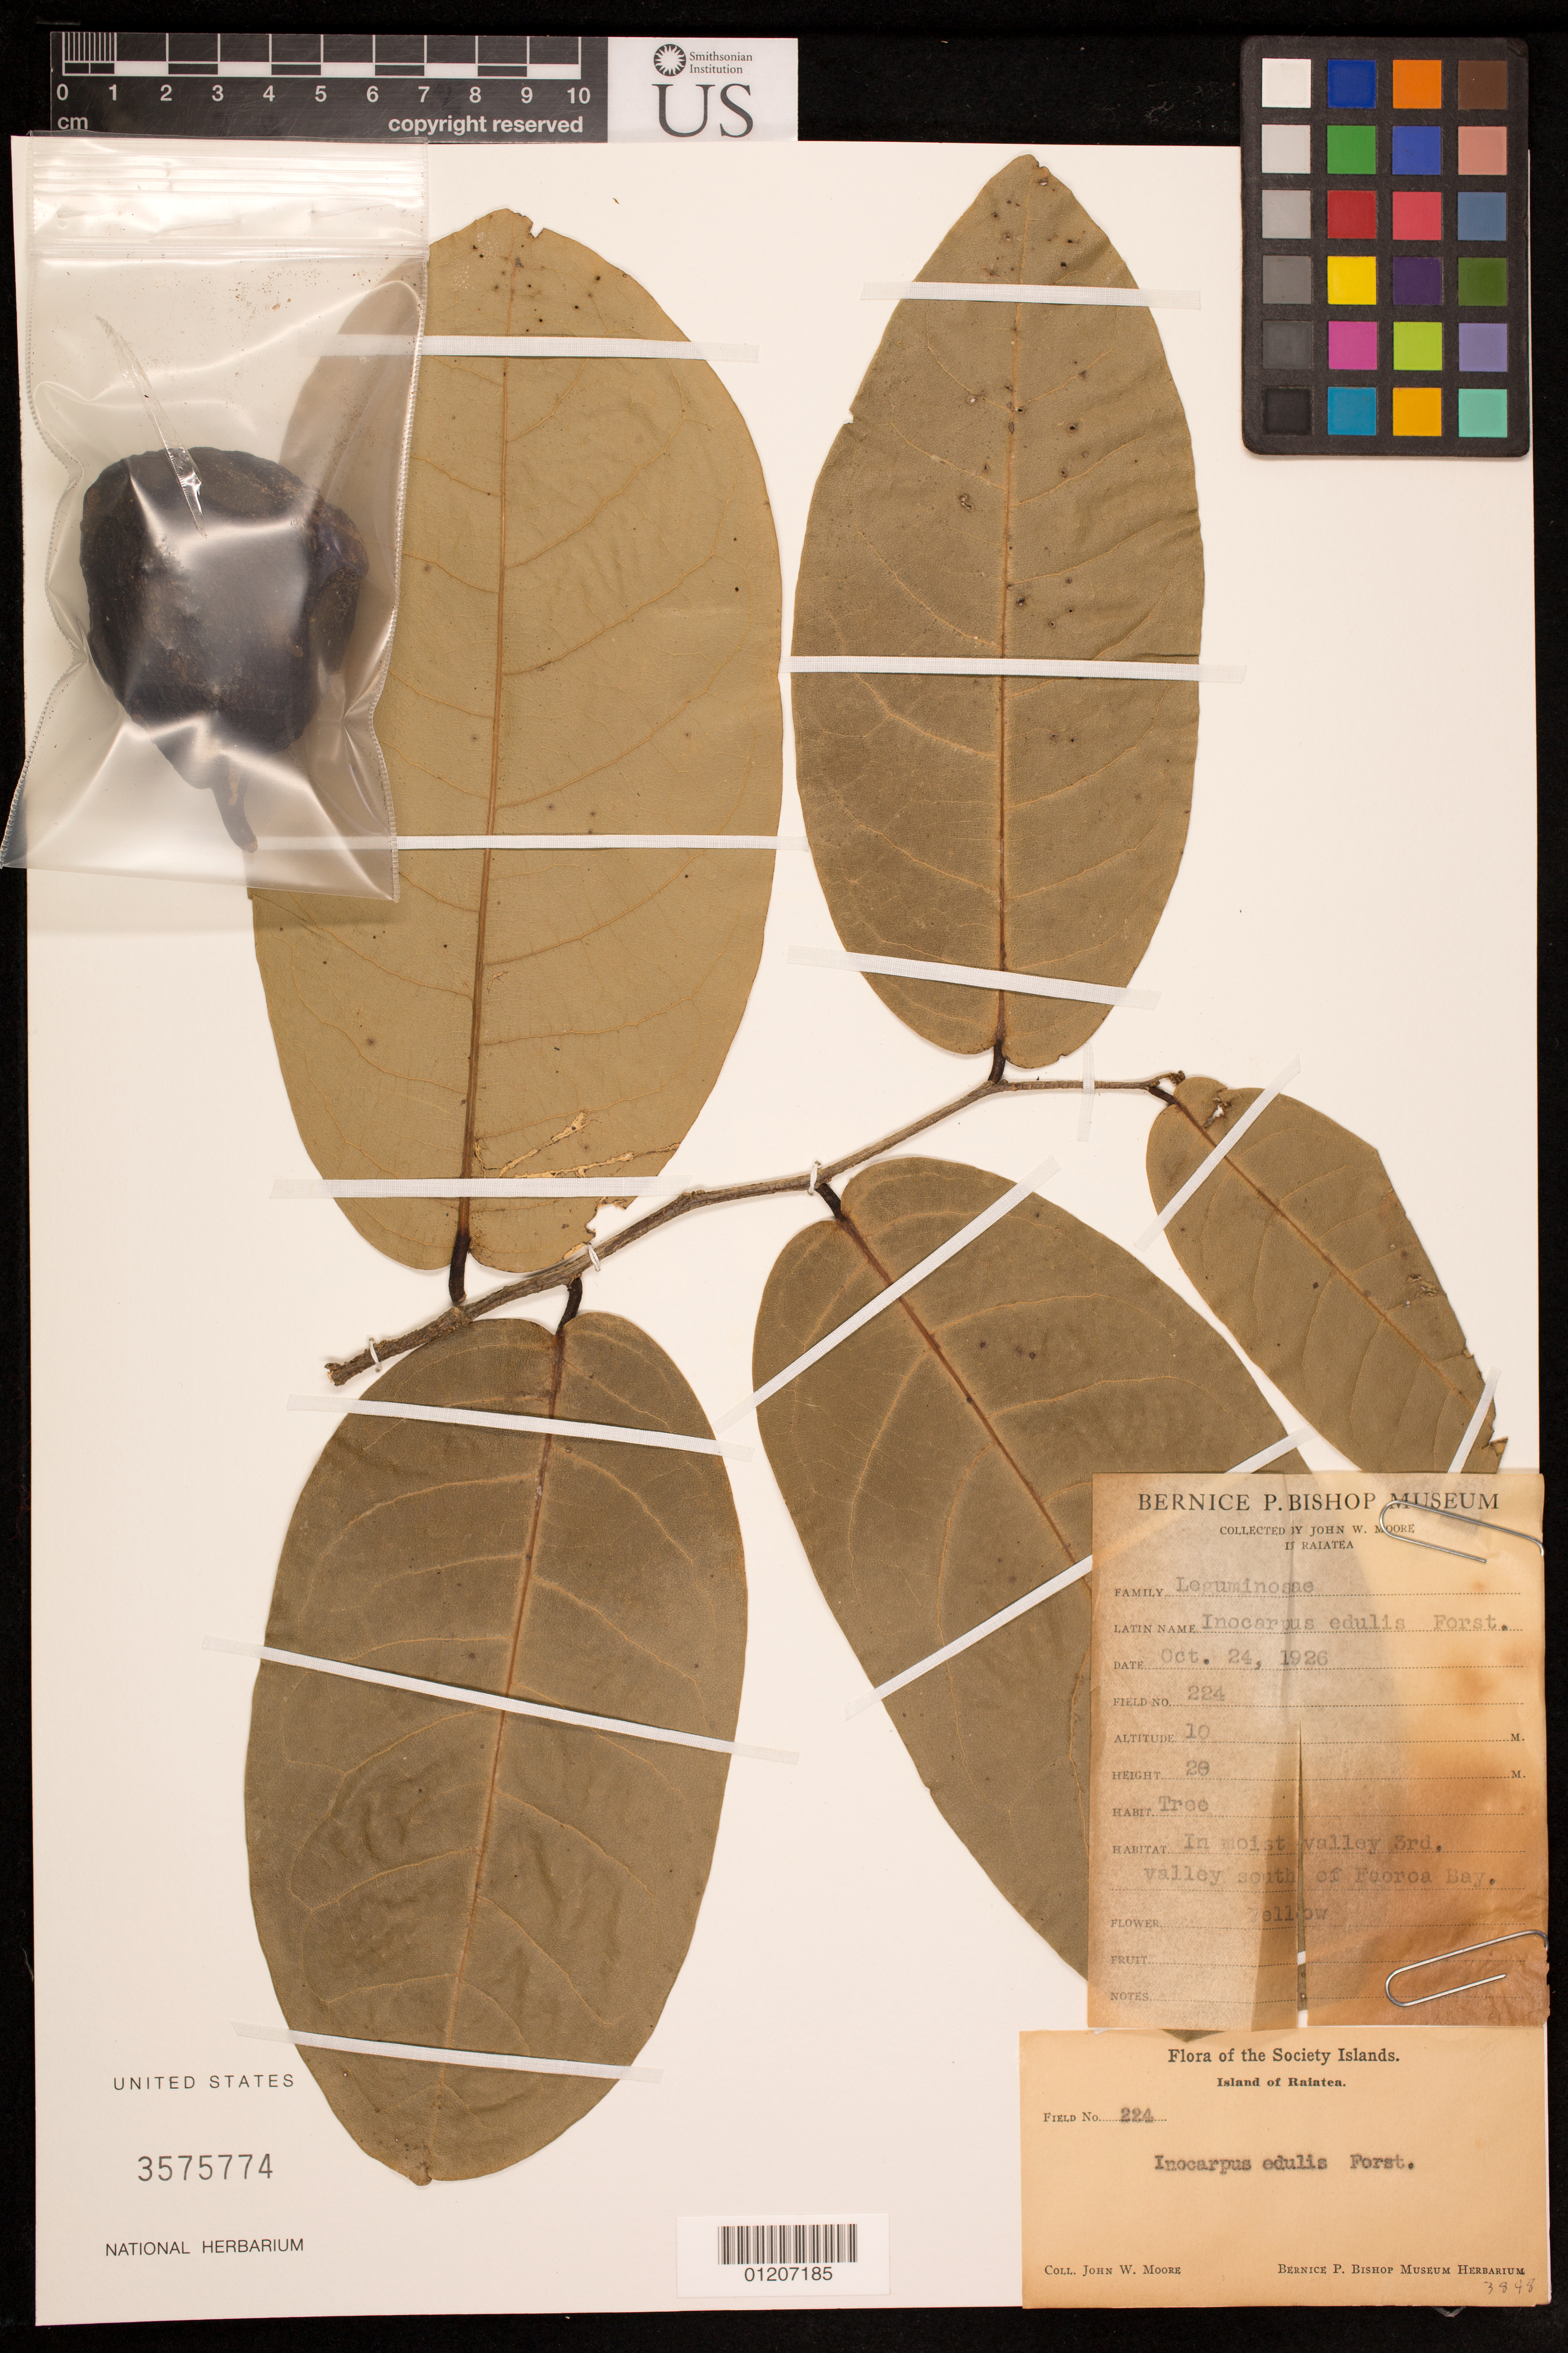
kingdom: Plantae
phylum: Tracheophyta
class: Magnoliopsida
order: Fabales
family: Fabaceae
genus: Inocarpus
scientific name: Inocarpus fagifer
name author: (Parkinson) Fosberg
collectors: J. Moore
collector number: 224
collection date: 1926-10-24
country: French Polynesia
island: Raiatea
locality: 3rd valley south of Faoroa Bay.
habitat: Moist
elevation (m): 10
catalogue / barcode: US 3575774